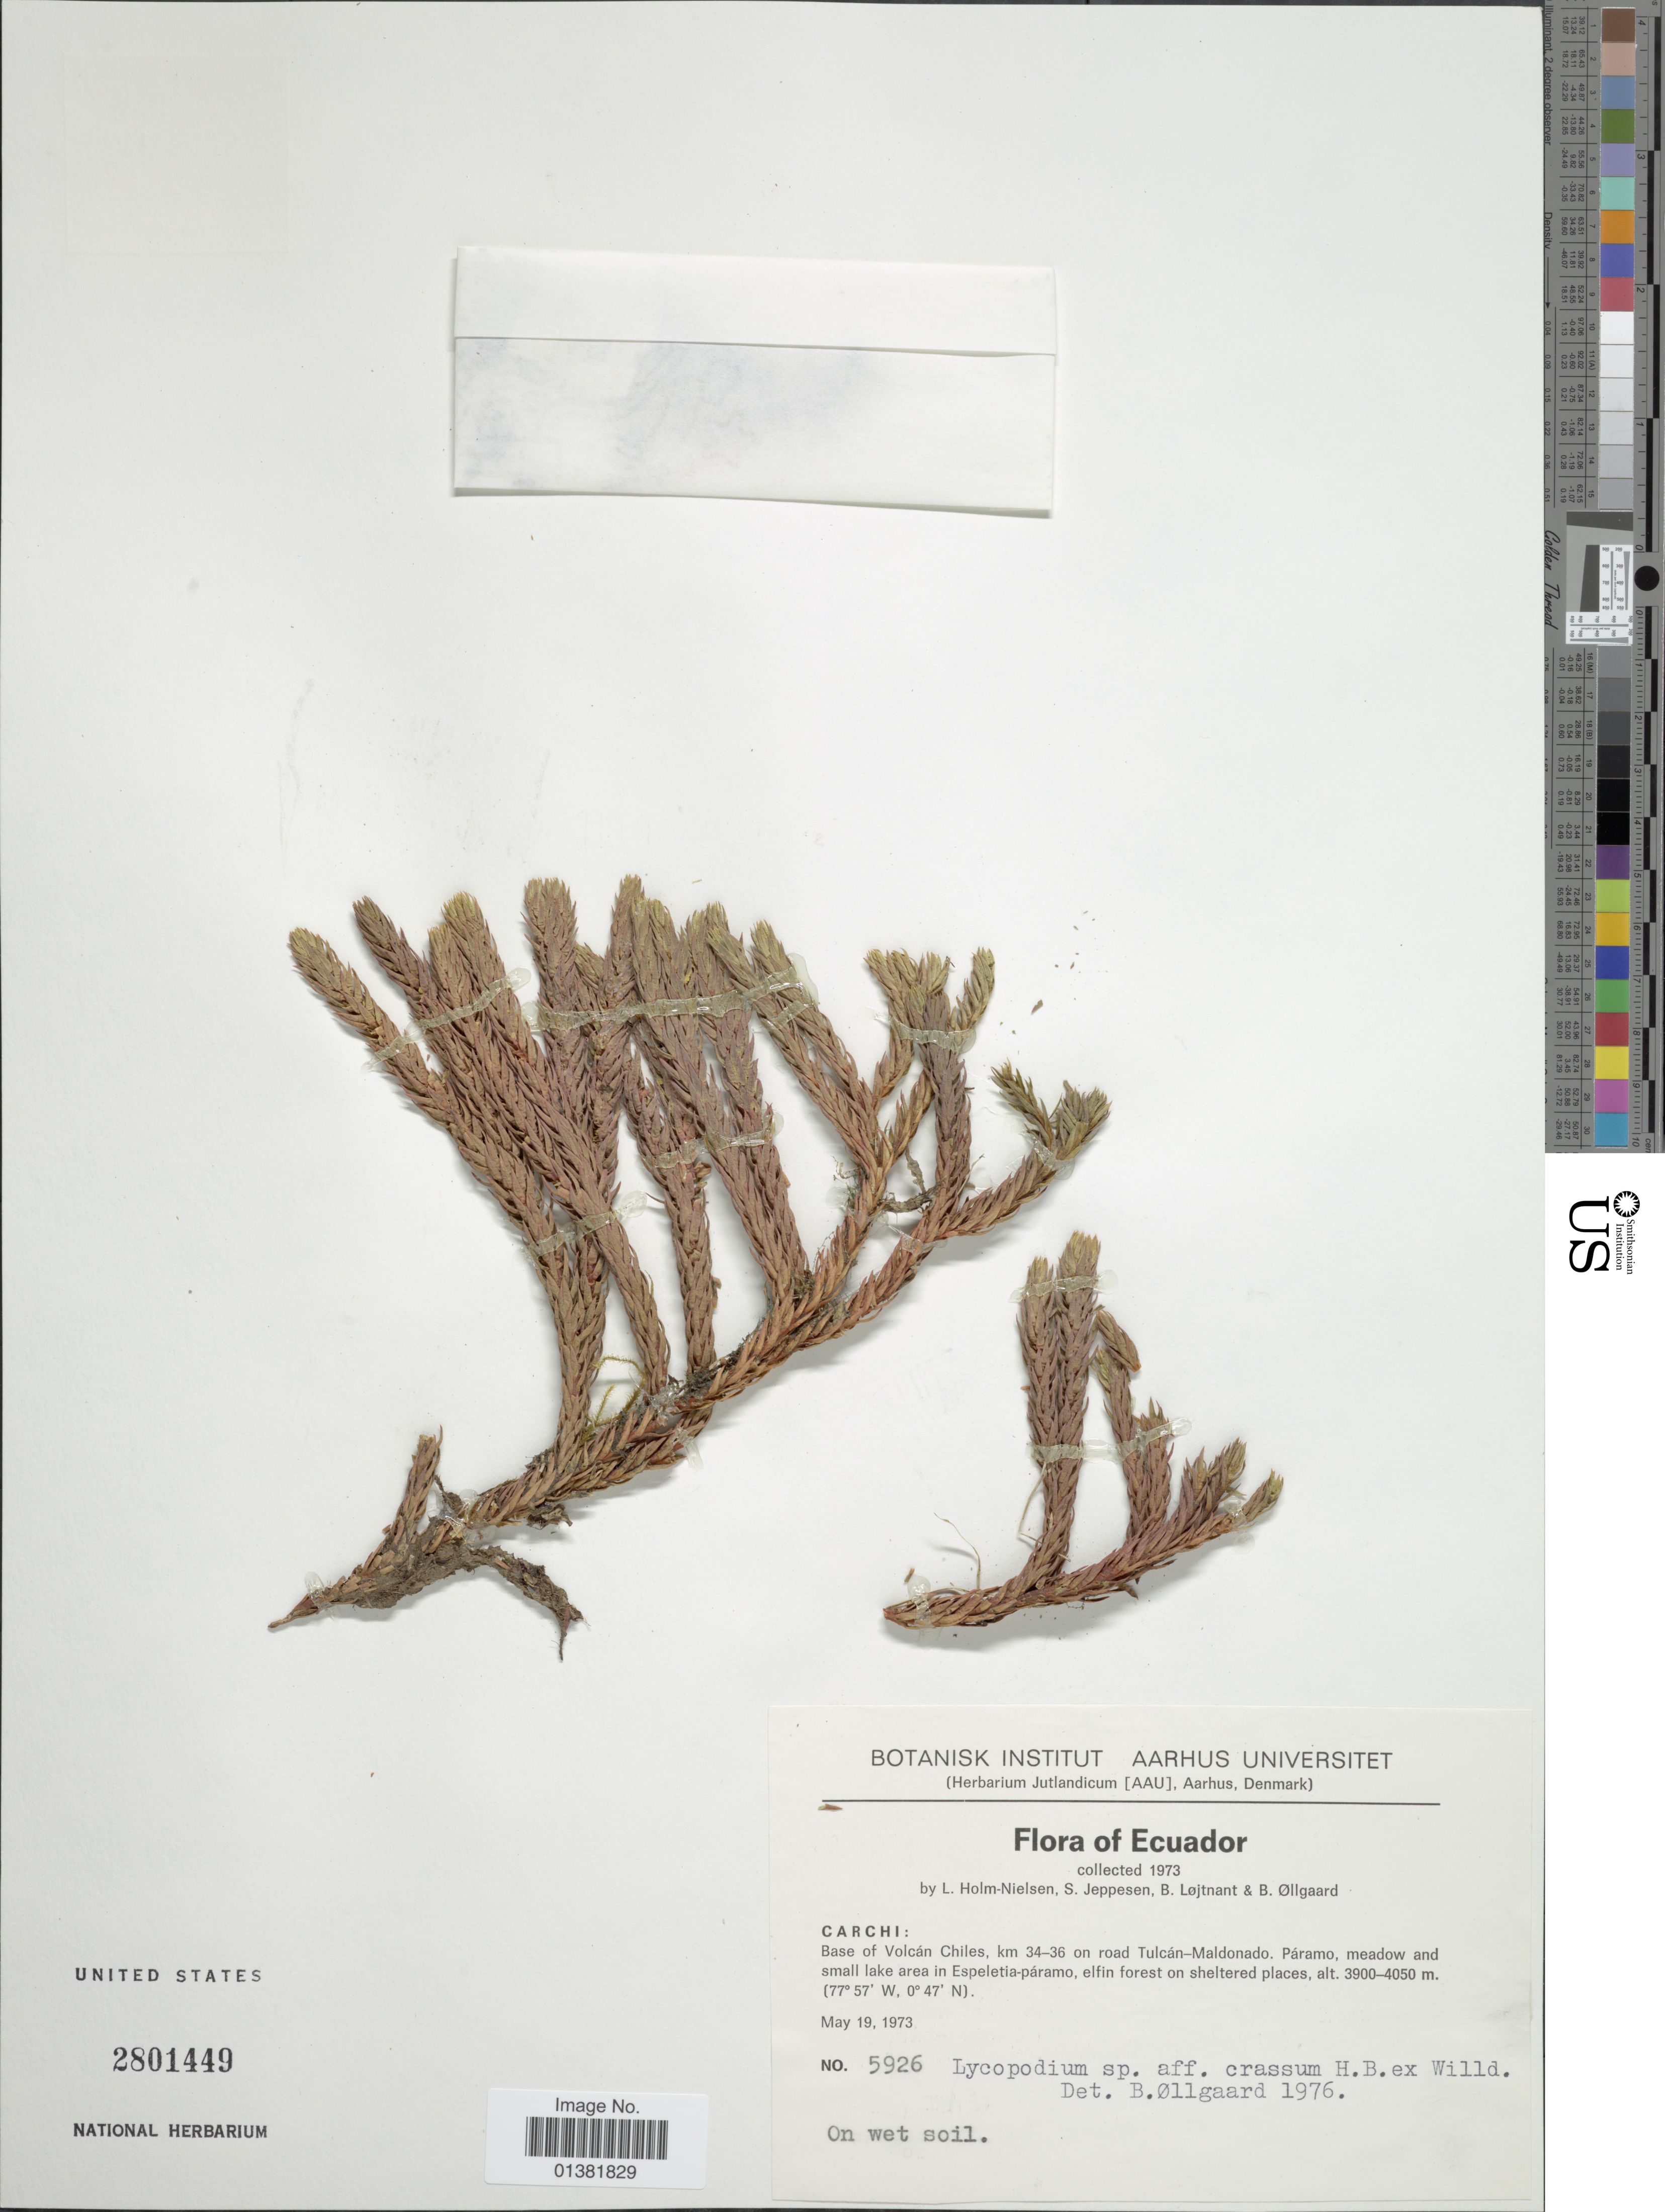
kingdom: Plantae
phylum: Tracheophyta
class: Lycopodiopsida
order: Lycopodiales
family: Lycopodiaceae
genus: Phlegmariurus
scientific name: Phlegmariurus crassus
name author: (Humb. & Bonpl. ex Willd.) B. Øllg.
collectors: L. B. Holm-Nielsen, S. Jeppesen, B. Löjtnant & B. Øllgaard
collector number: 5926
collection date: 1973-05-19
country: Ecuador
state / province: Carchi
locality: Base of Volcán Chiles, km 34-36 on road Tulcán - Maldonado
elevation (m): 3900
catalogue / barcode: US 2801449